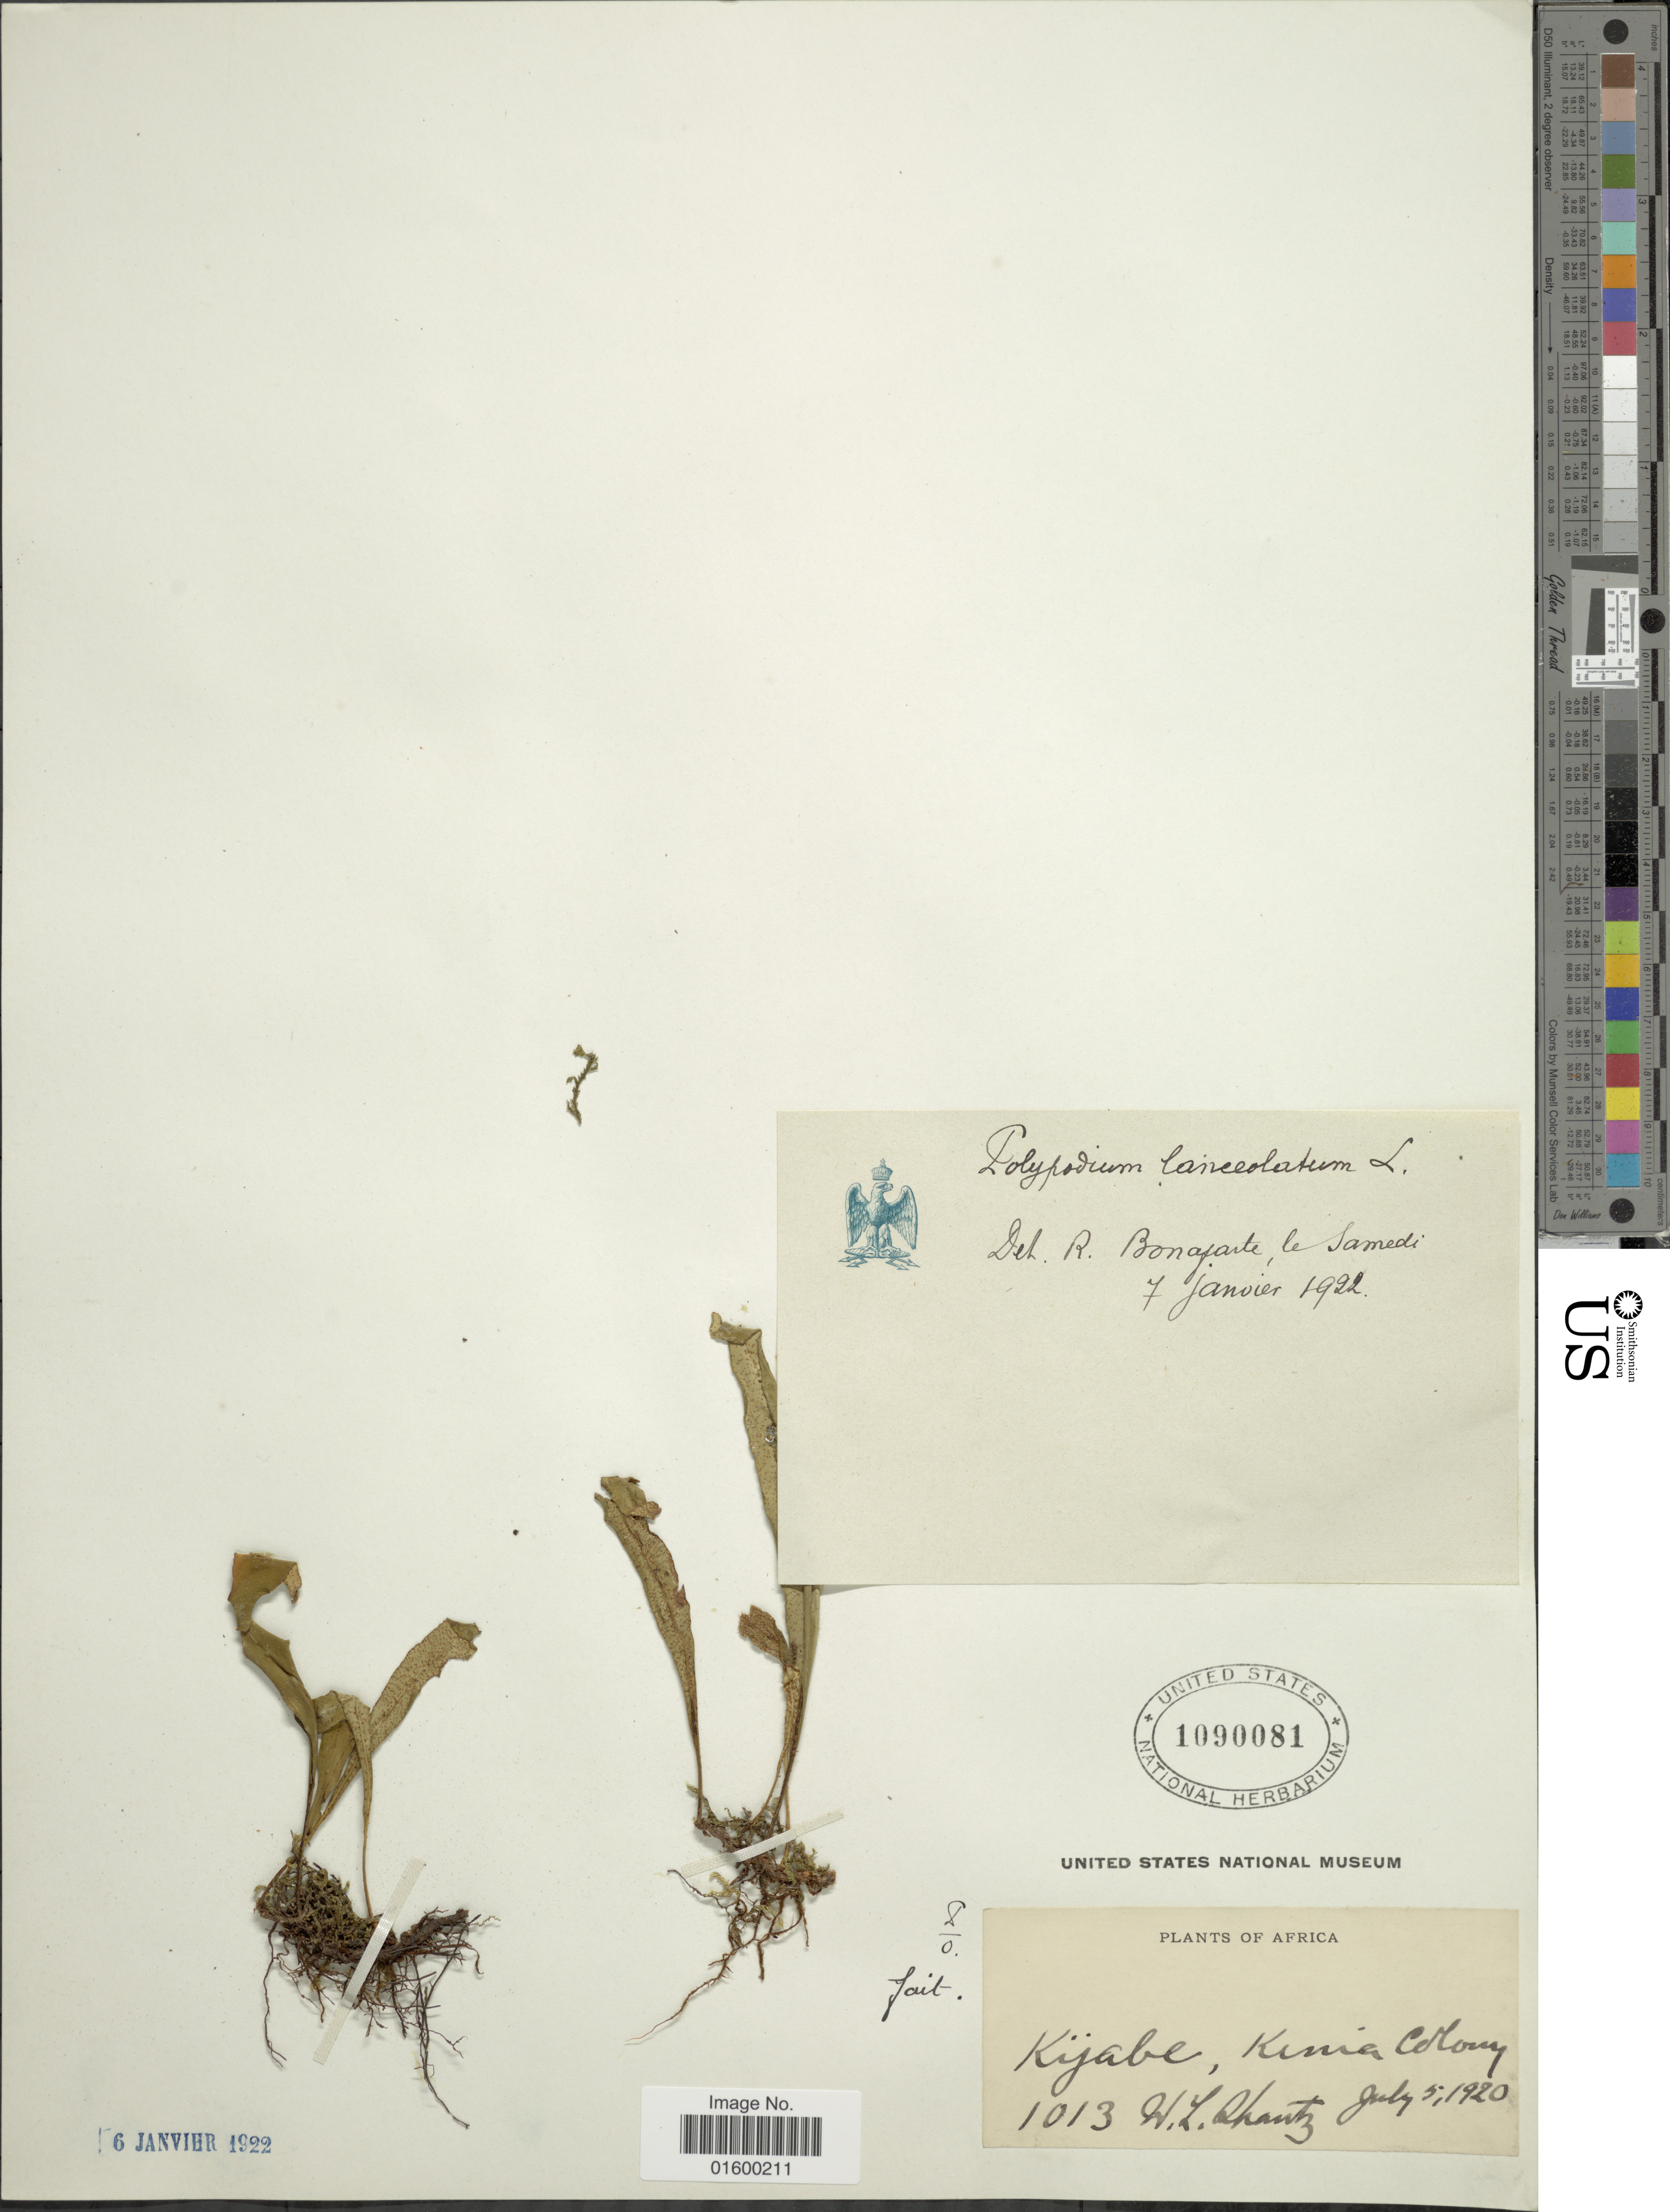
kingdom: Plantae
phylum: Tracheophyta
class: Polypodiopsida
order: Polypodiales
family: Polypodiaceae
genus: Pleopeltis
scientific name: Pleopeltis macrocarpa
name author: (Bory ex Willd.) Kaulf.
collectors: H. Shantz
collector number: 1013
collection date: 1920-07-05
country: Kenya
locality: Africa, Kijabe, Kenia Colony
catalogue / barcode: US 1090081